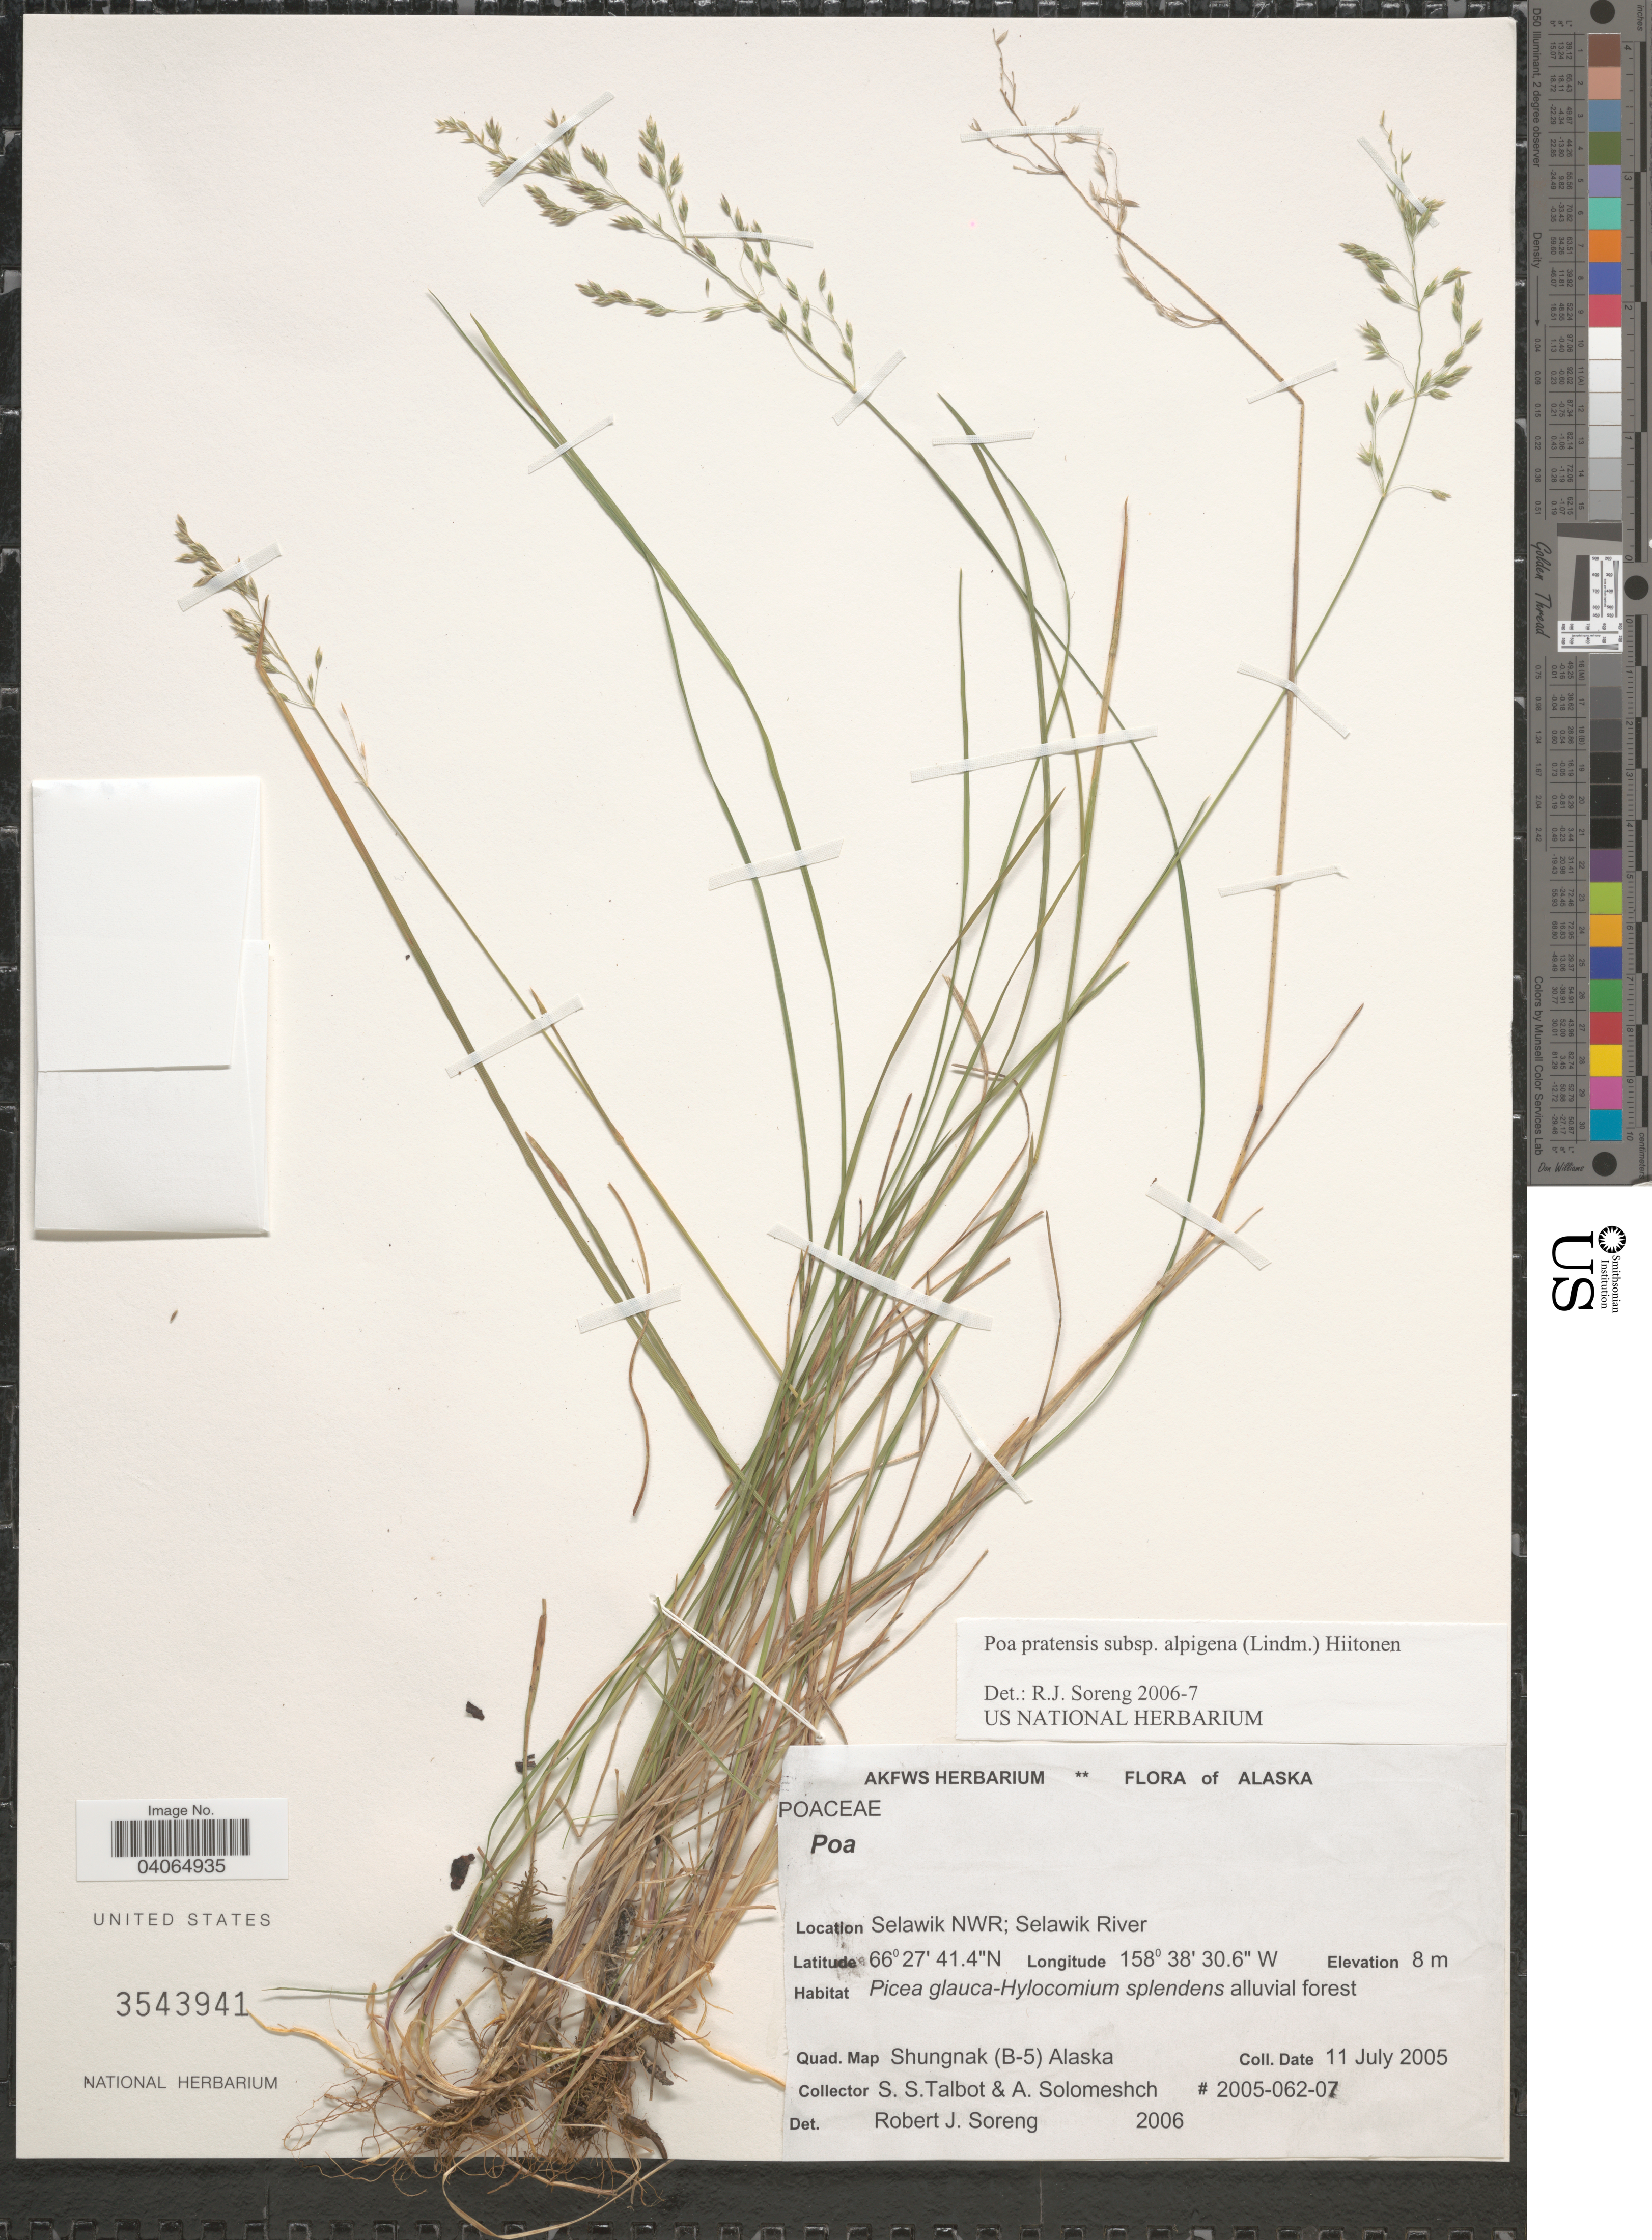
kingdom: Plantae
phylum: Tracheophyta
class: Liliopsida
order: Poales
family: Poaceae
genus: Poa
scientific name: Poa pratensis subsp. alpigena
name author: (Lindm.) Hiitonen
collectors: S. S. Talbot & A. Solomeshch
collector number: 2005-062-07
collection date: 2005-07-11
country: United States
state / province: Alaska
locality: Selawik NWR; Selawik River. Quad. Map Shungnak (B-5).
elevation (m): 8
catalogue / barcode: US 3543941